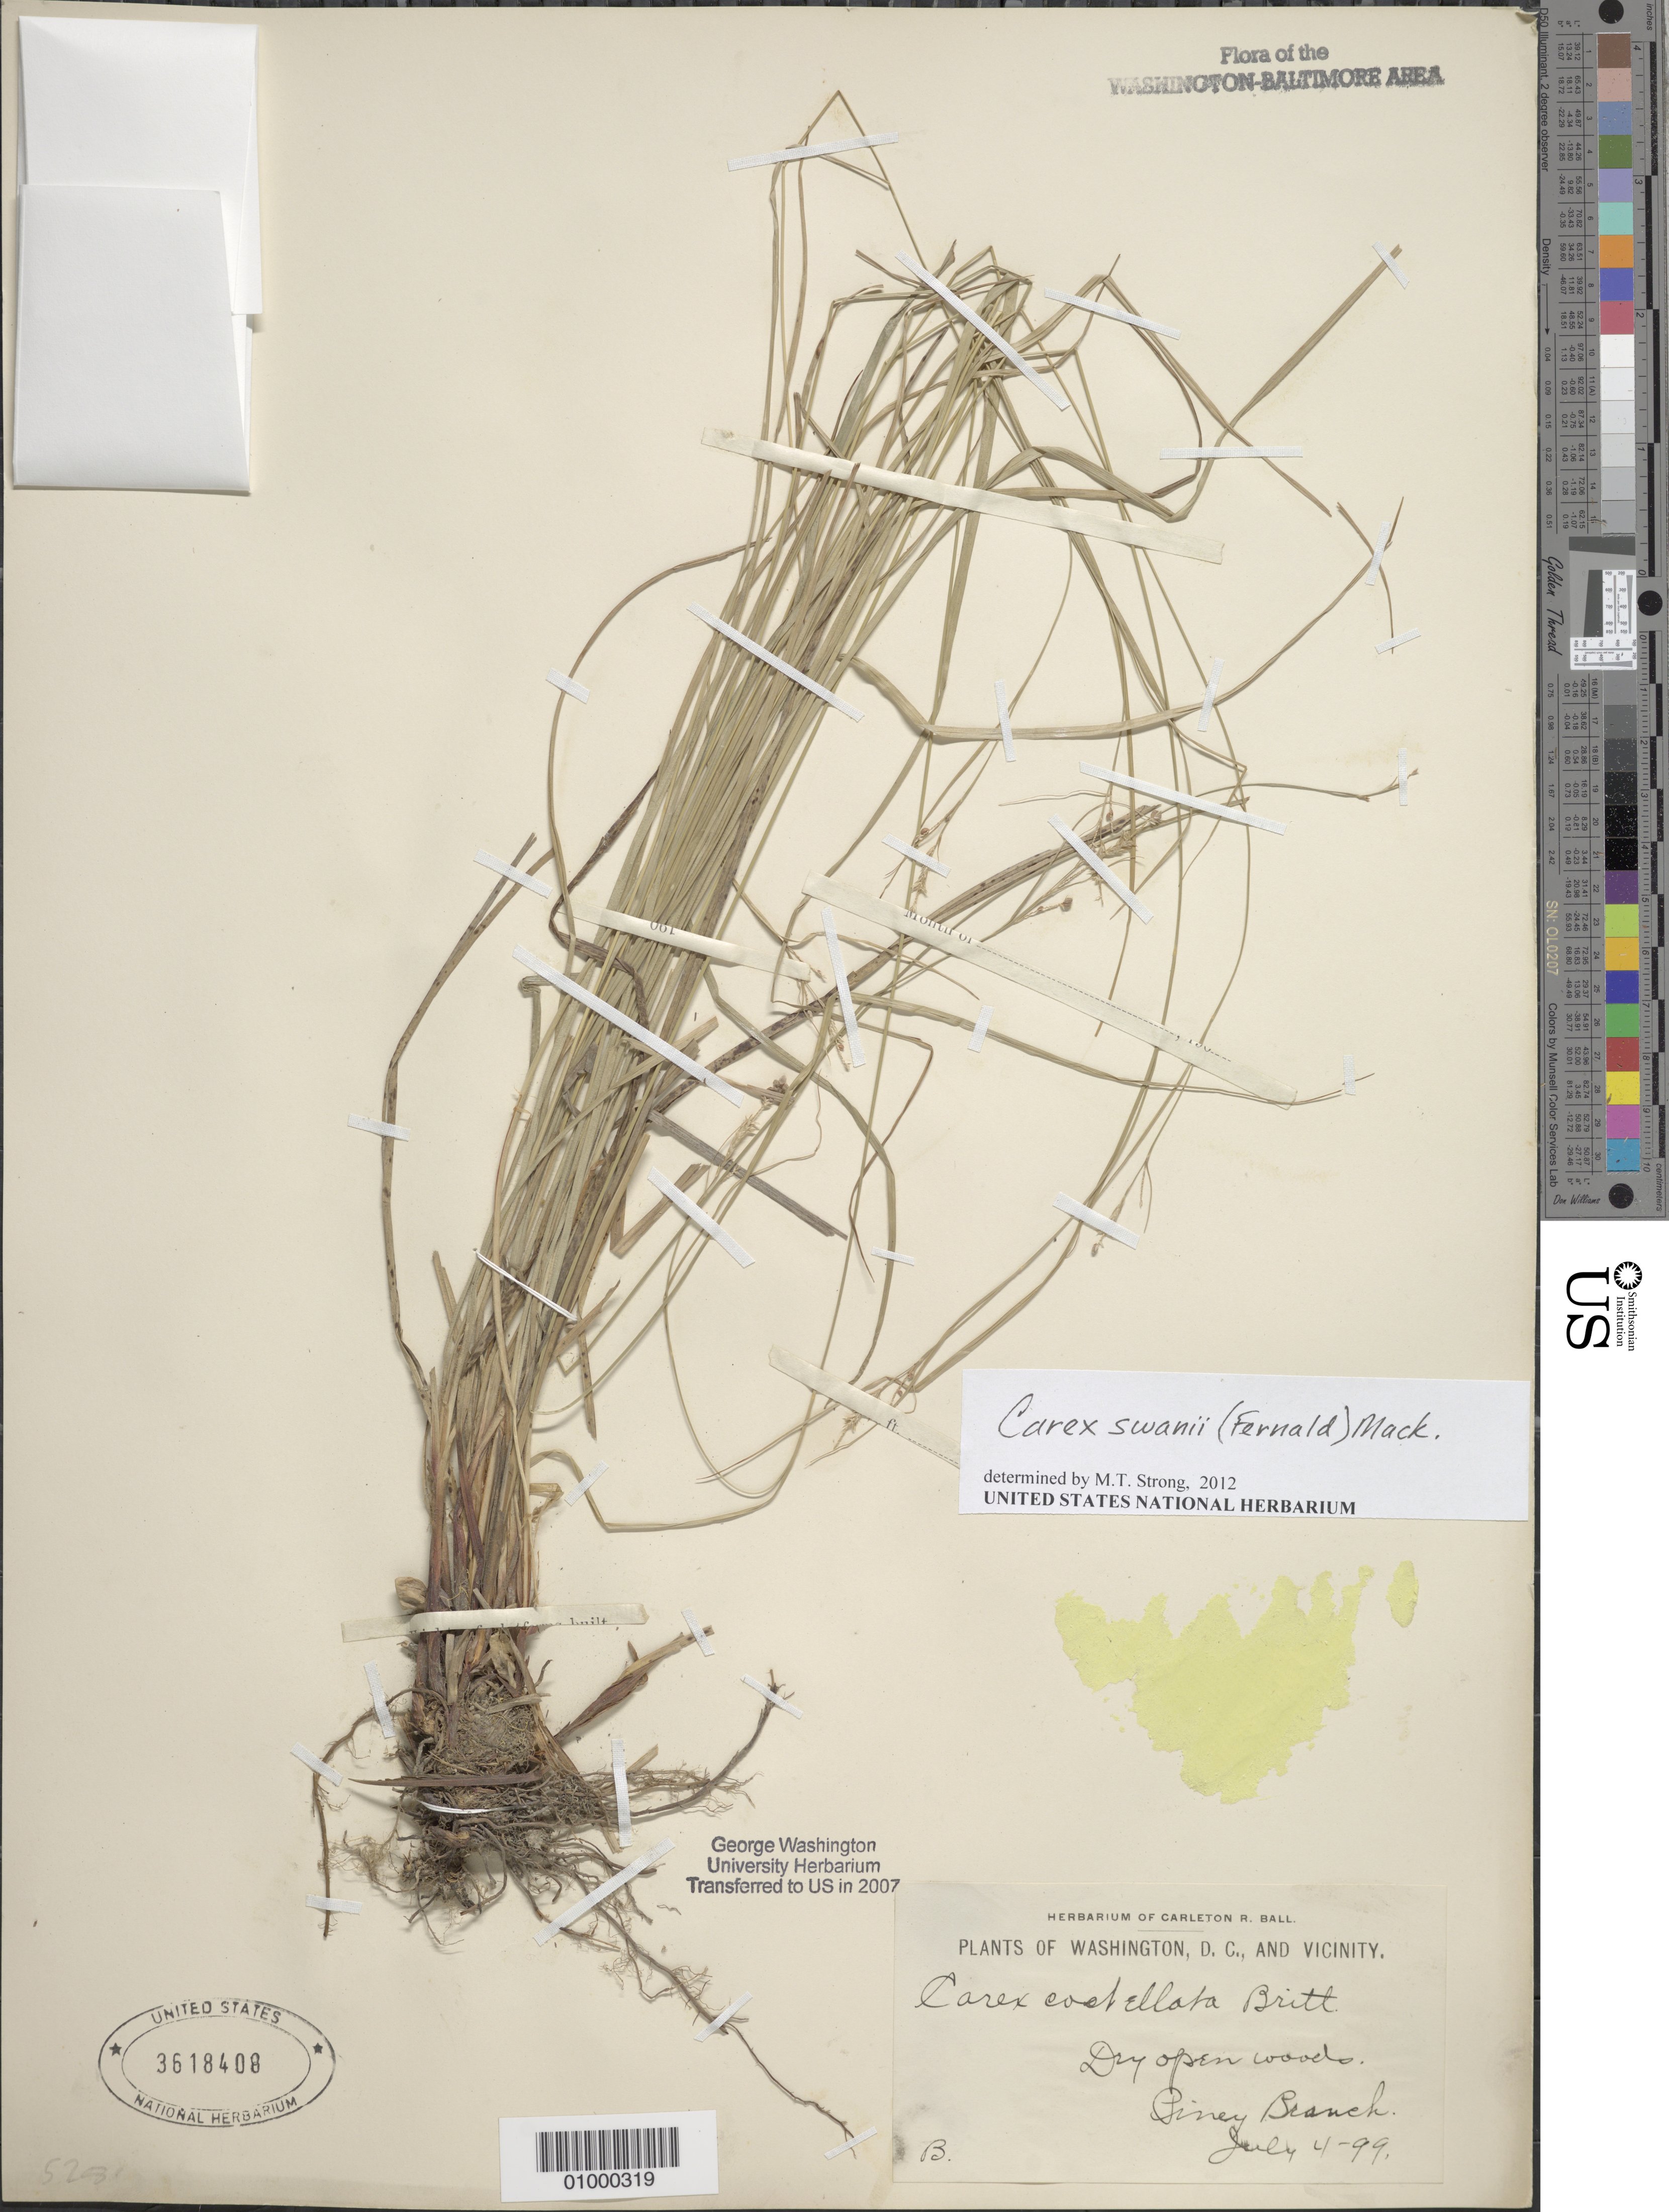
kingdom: Plantae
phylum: Tracheophyta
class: Liliopsida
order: Poales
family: Cyperaceae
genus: Carex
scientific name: Carex swanii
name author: (Fernald) Mack.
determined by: Strong, M. T., (US), Smithsonian Institution - National Museum of Natural History (UNITED STATES)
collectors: C. R. Ball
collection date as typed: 04 Jul 1899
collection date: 1899-07-04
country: United States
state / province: District of Columbia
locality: Pine Branch Rock Creek Park & vicinity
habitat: dry open woods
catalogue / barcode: US 3618408